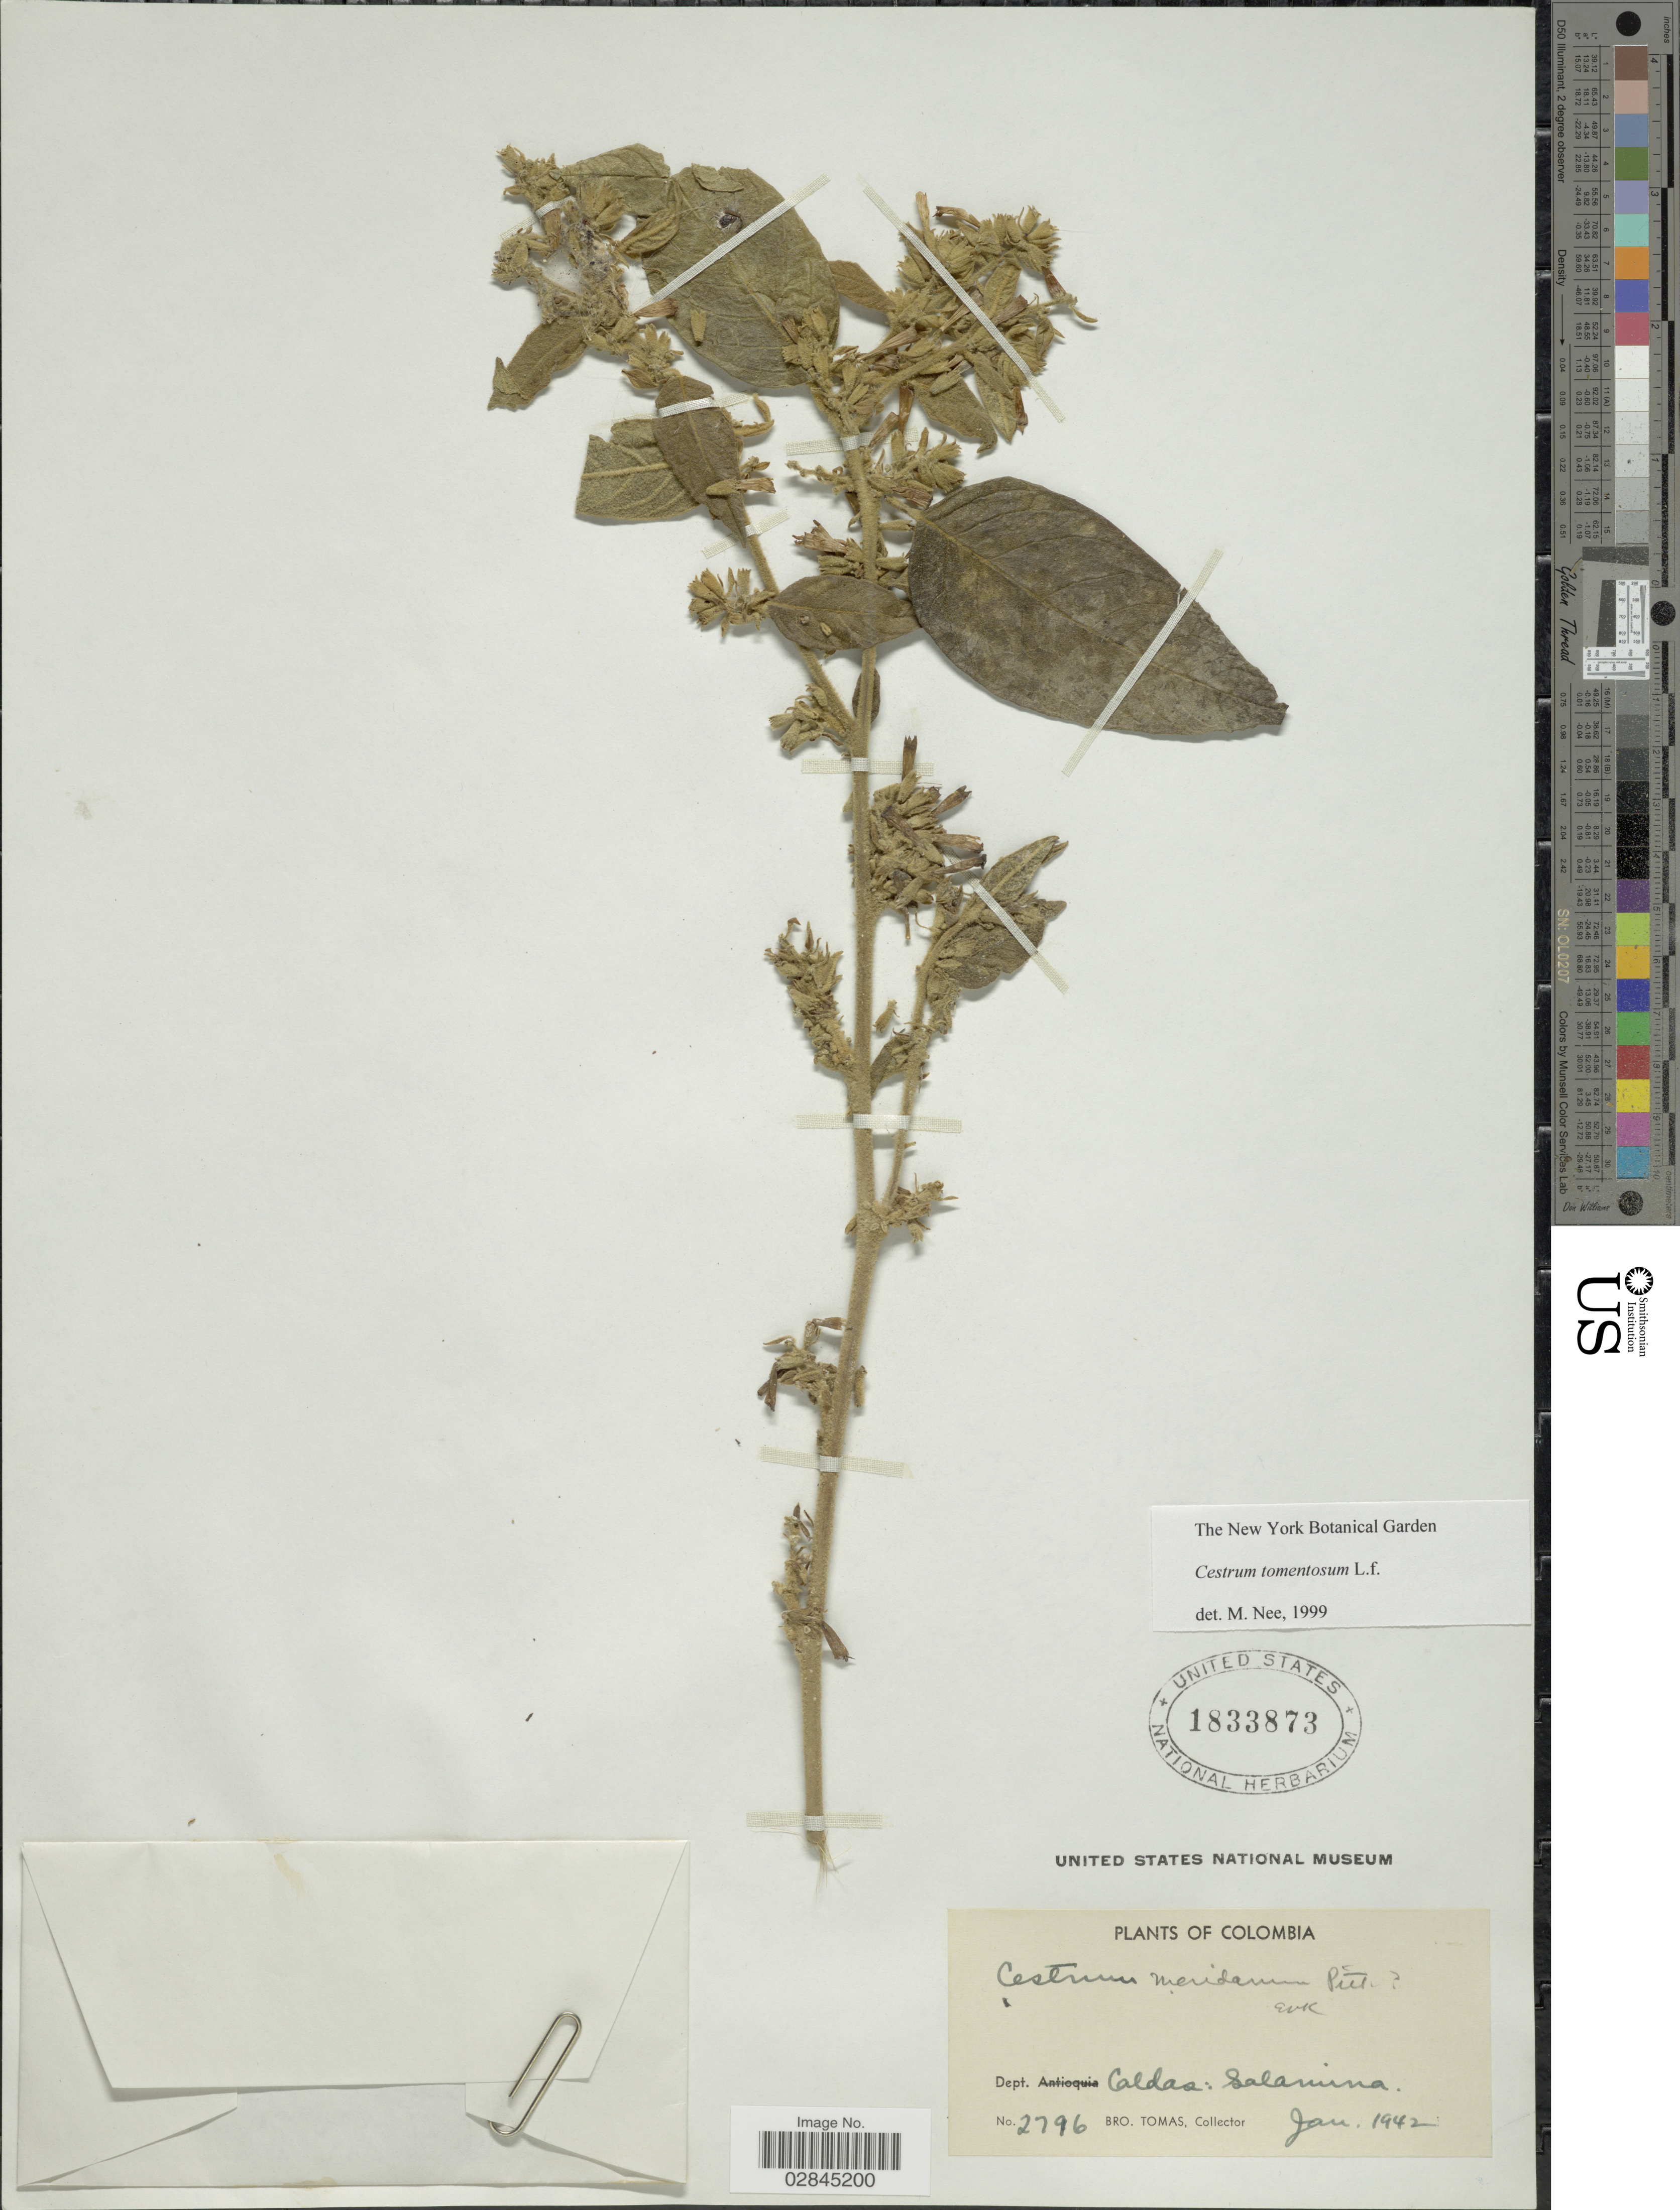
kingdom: Plantae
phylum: Tracheophyta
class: Magnoliopsida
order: Solanales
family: Solanaceae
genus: Cestrum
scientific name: Cestrum tomentosum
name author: L. f.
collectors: B. Tomas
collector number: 2796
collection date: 1942-01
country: Colombia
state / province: Caldas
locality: Dept. Caldas: Salamina.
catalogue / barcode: US 1833873